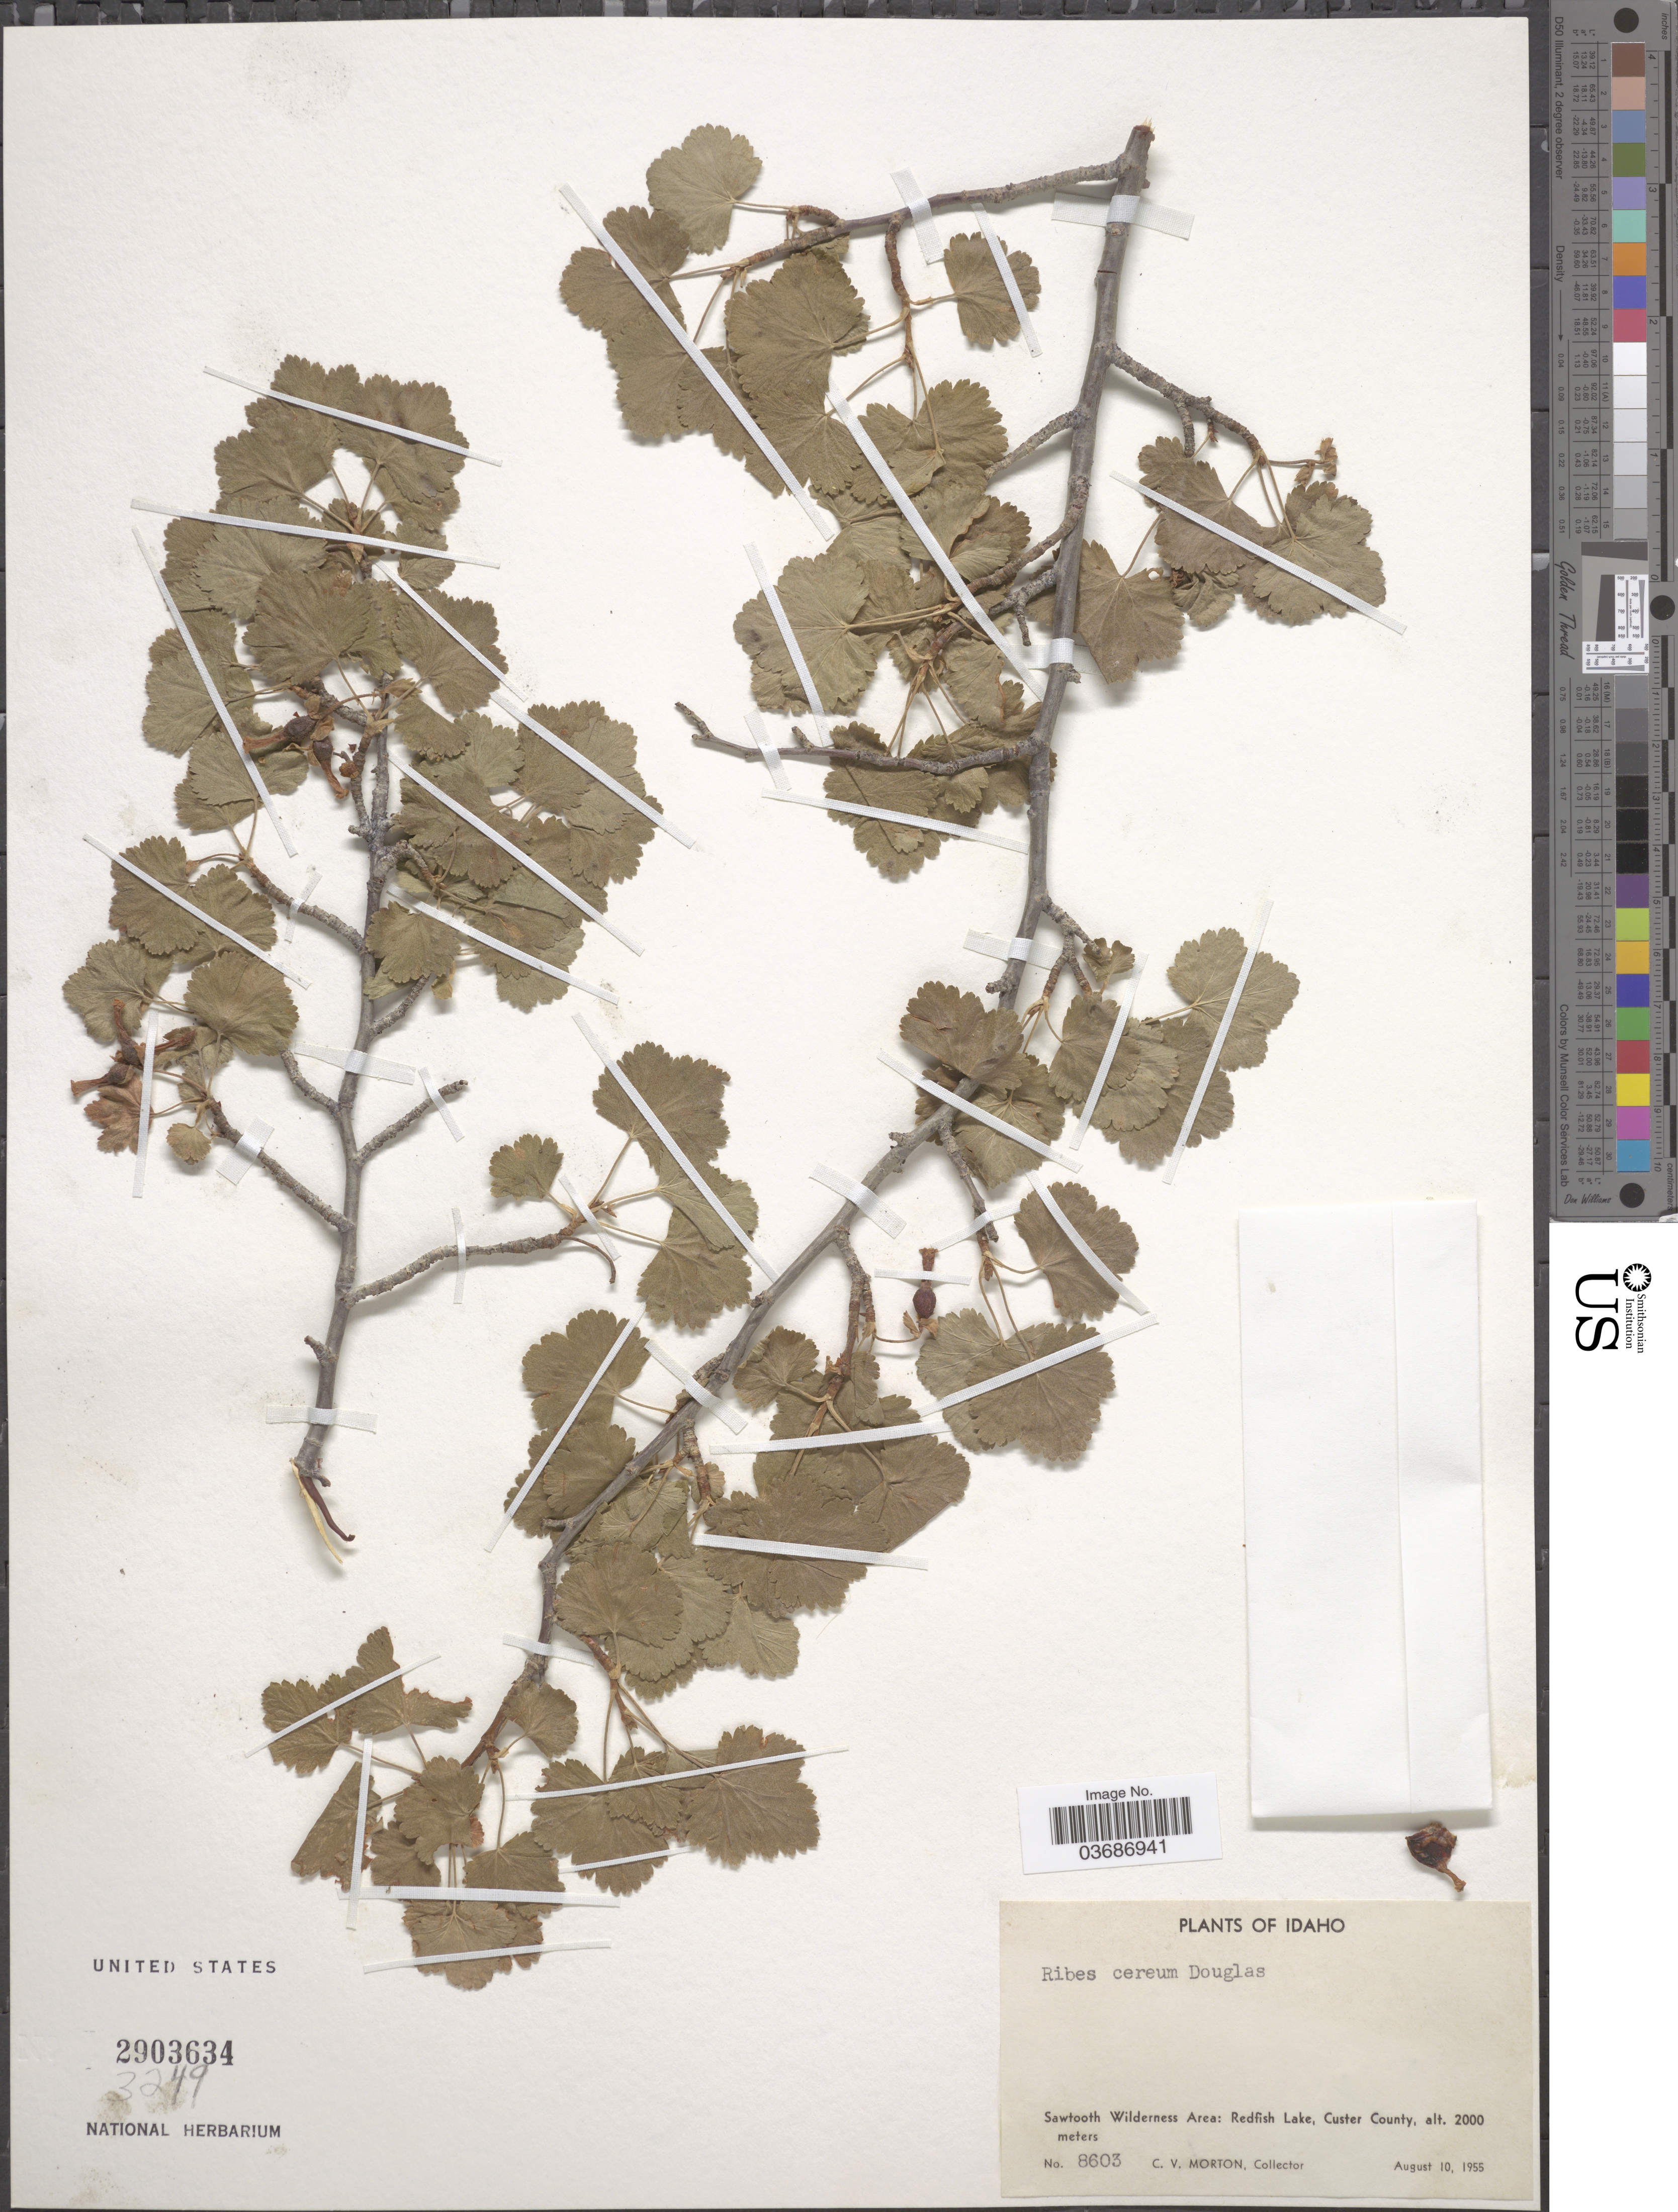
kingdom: Plantae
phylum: Tracheophyta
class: Magnoliopsida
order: Saxifragales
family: Grossulariaceae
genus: Ribes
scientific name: Ribes cereum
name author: Douglas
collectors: C. V. Morton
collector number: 8603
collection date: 1955-08-10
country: United States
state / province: Idaho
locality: Sawtooth Wilderness Area: Redfish Lake, Custer County.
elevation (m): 2000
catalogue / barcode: US 2903634